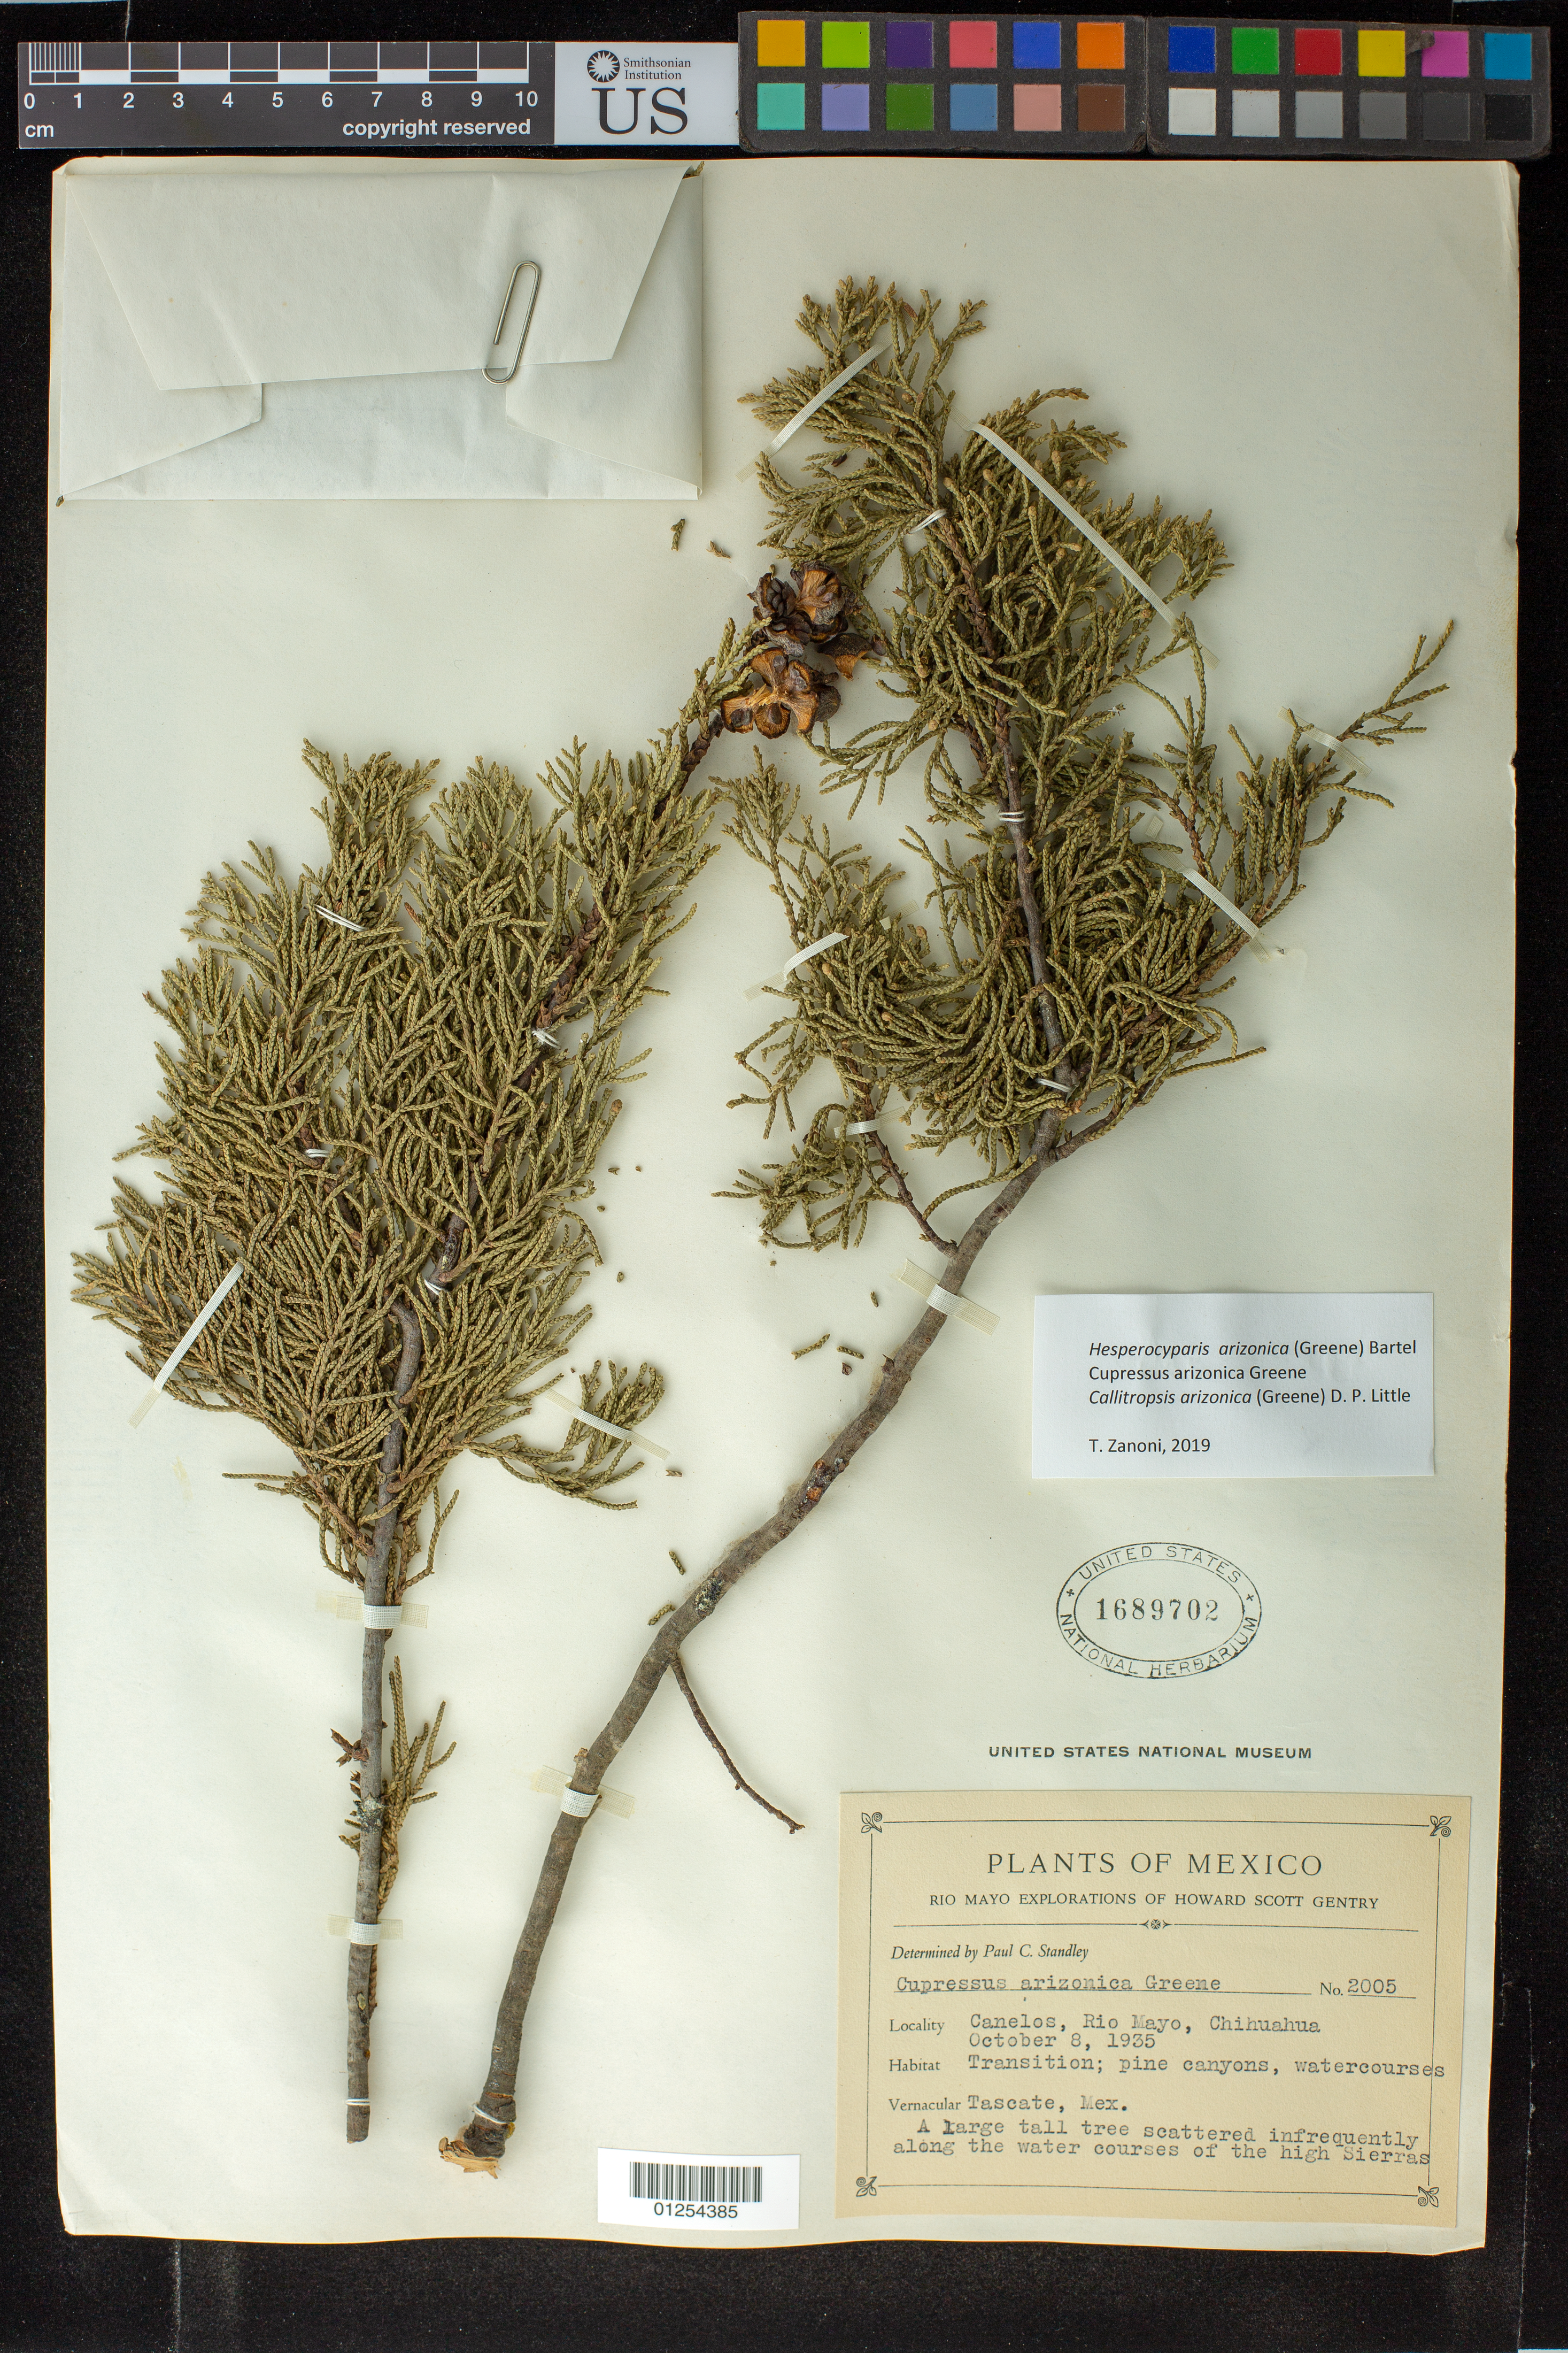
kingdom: Plantae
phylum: Tracheophyta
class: Pinopsida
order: Pinales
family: Cupressaceae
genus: Hesperocyparis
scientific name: Hesperocyparis arizonica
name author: (Greene) Bartel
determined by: Zanoni, T. A., (NY), New York Botanical Garden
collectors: H. S. Gentry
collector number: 2005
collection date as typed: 08 Oct 1935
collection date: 1935-10-08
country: Mexico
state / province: Chihuahua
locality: Canelo, Rio Mayo, Chihuahua.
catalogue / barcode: US 1689702